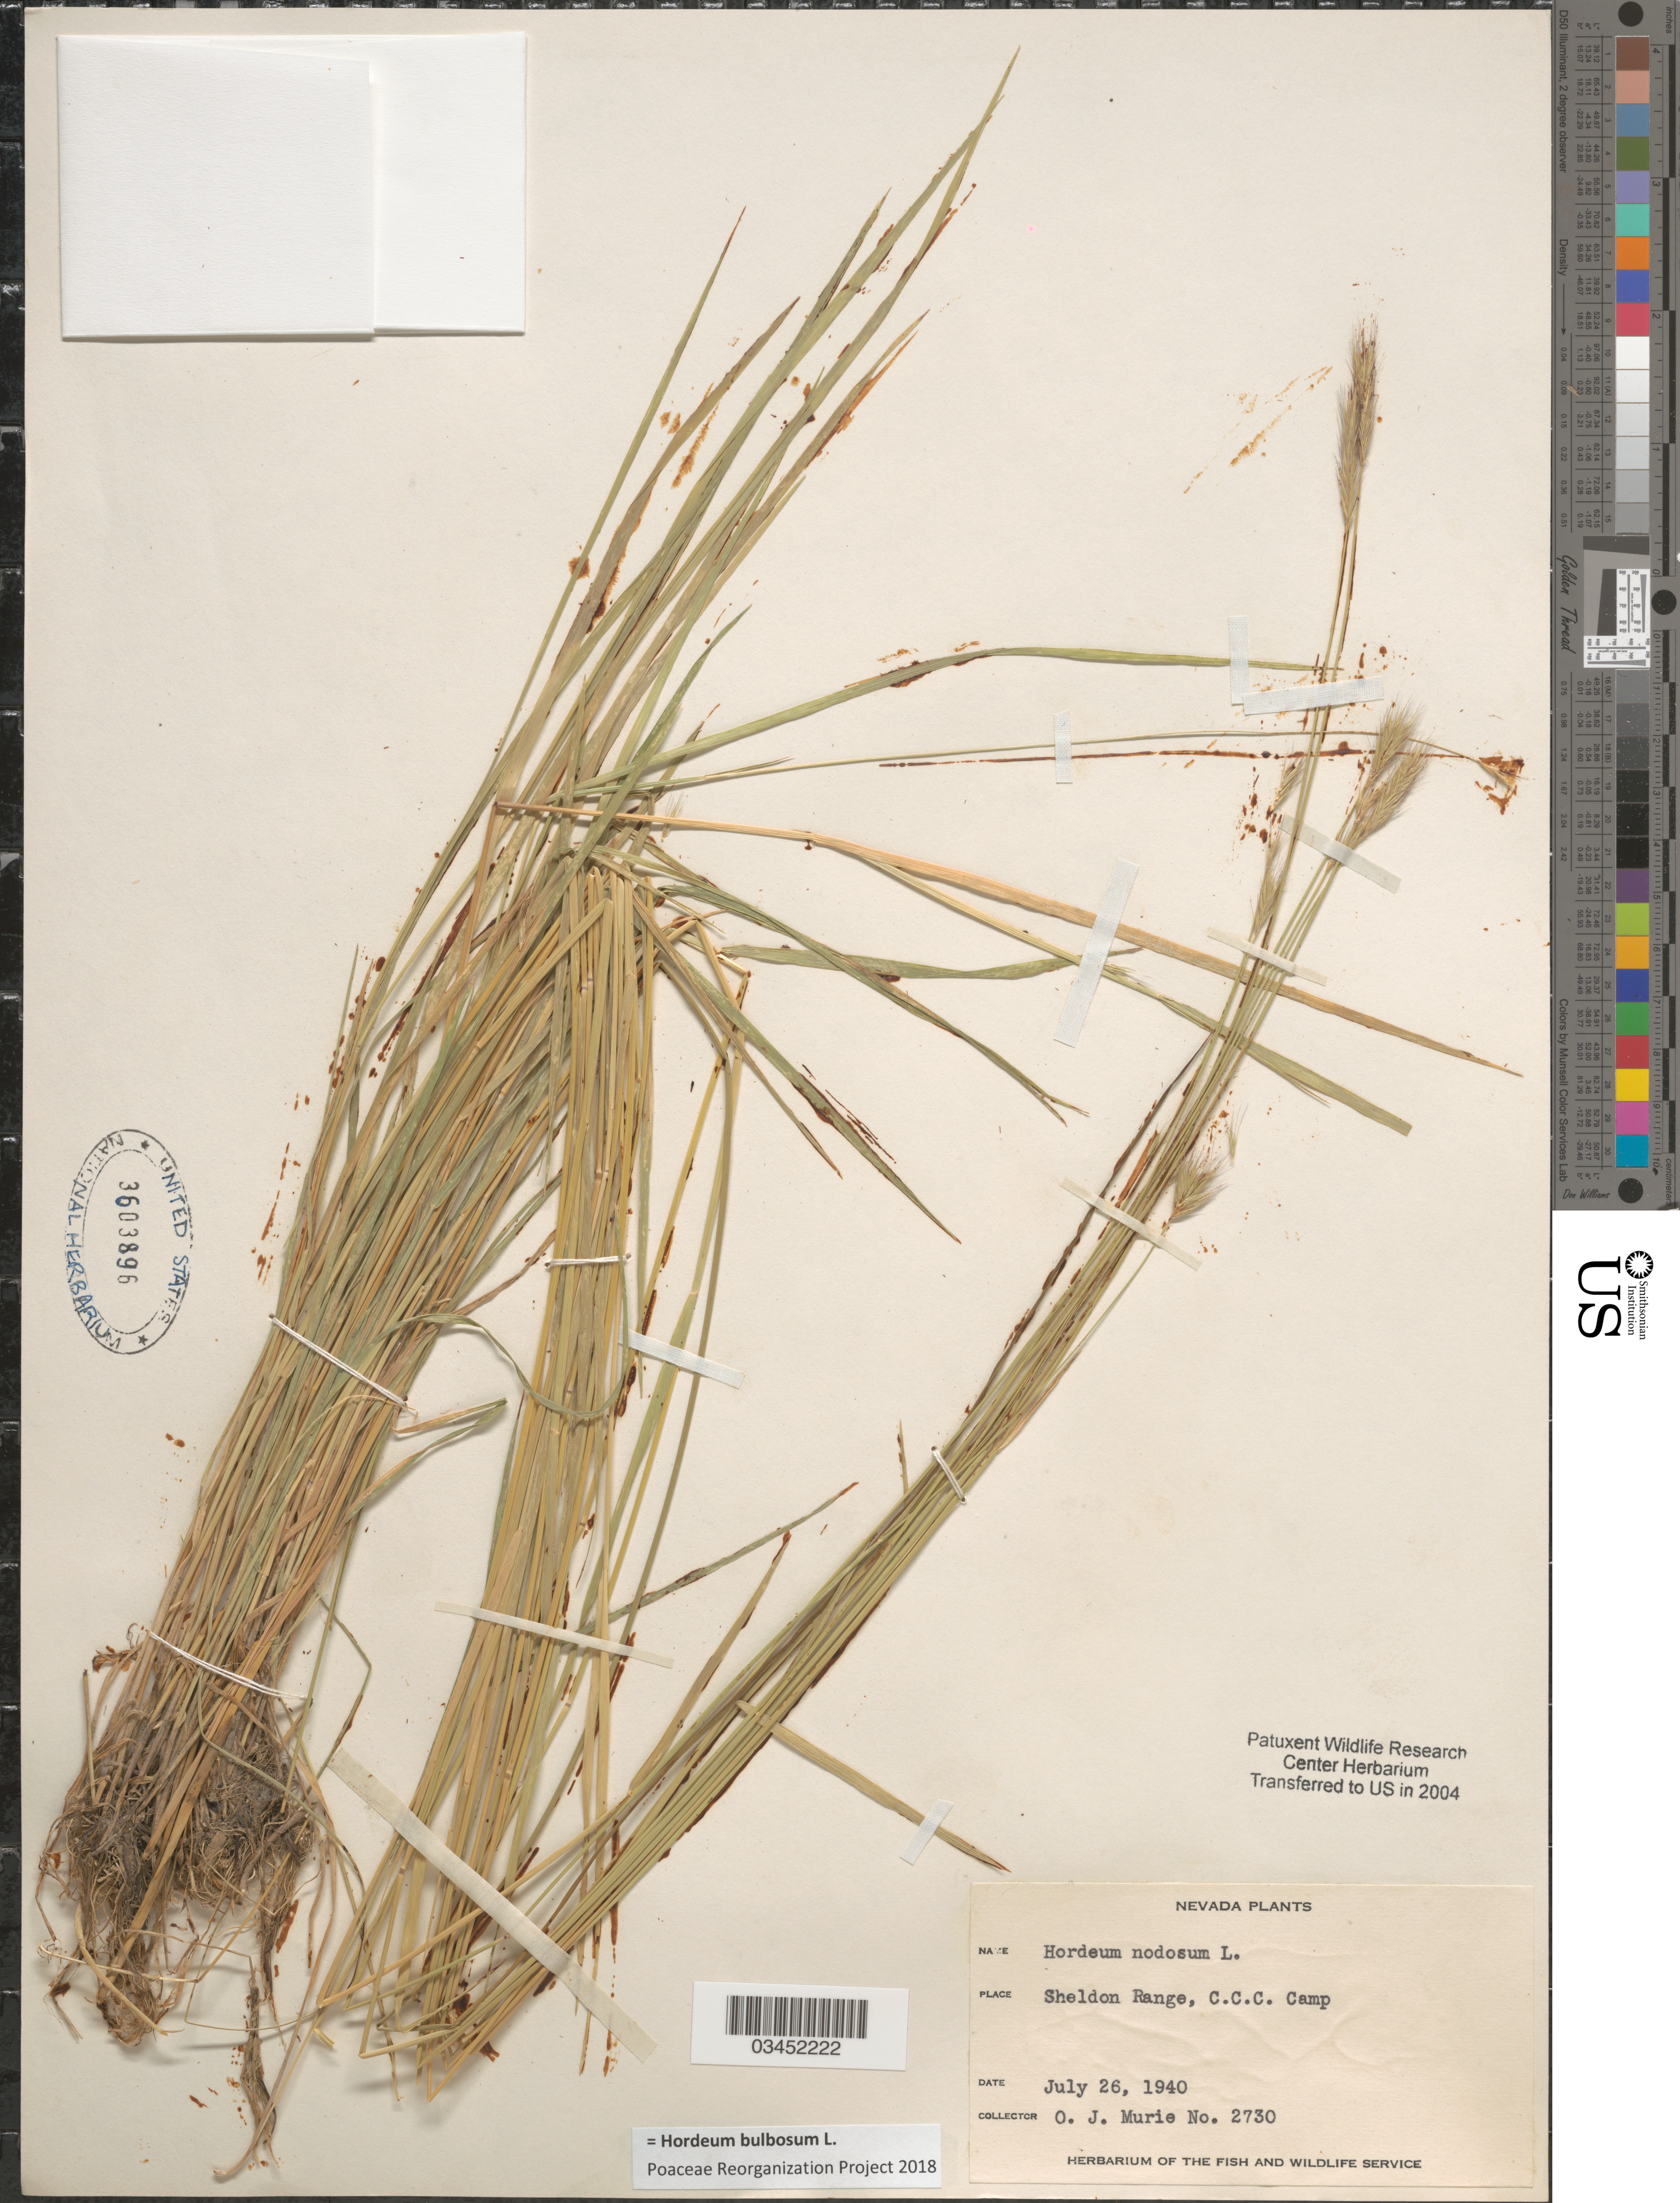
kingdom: Plantae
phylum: Tracheophyta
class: Liliopsida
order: Poales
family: Poaceae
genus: Hordeum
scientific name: Hordeum bulbosum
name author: L.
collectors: O. Murie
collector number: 2730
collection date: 1940-07-26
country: United States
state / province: Nevada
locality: Sheldon Range, C. C. C. Camp.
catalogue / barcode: US 3603896